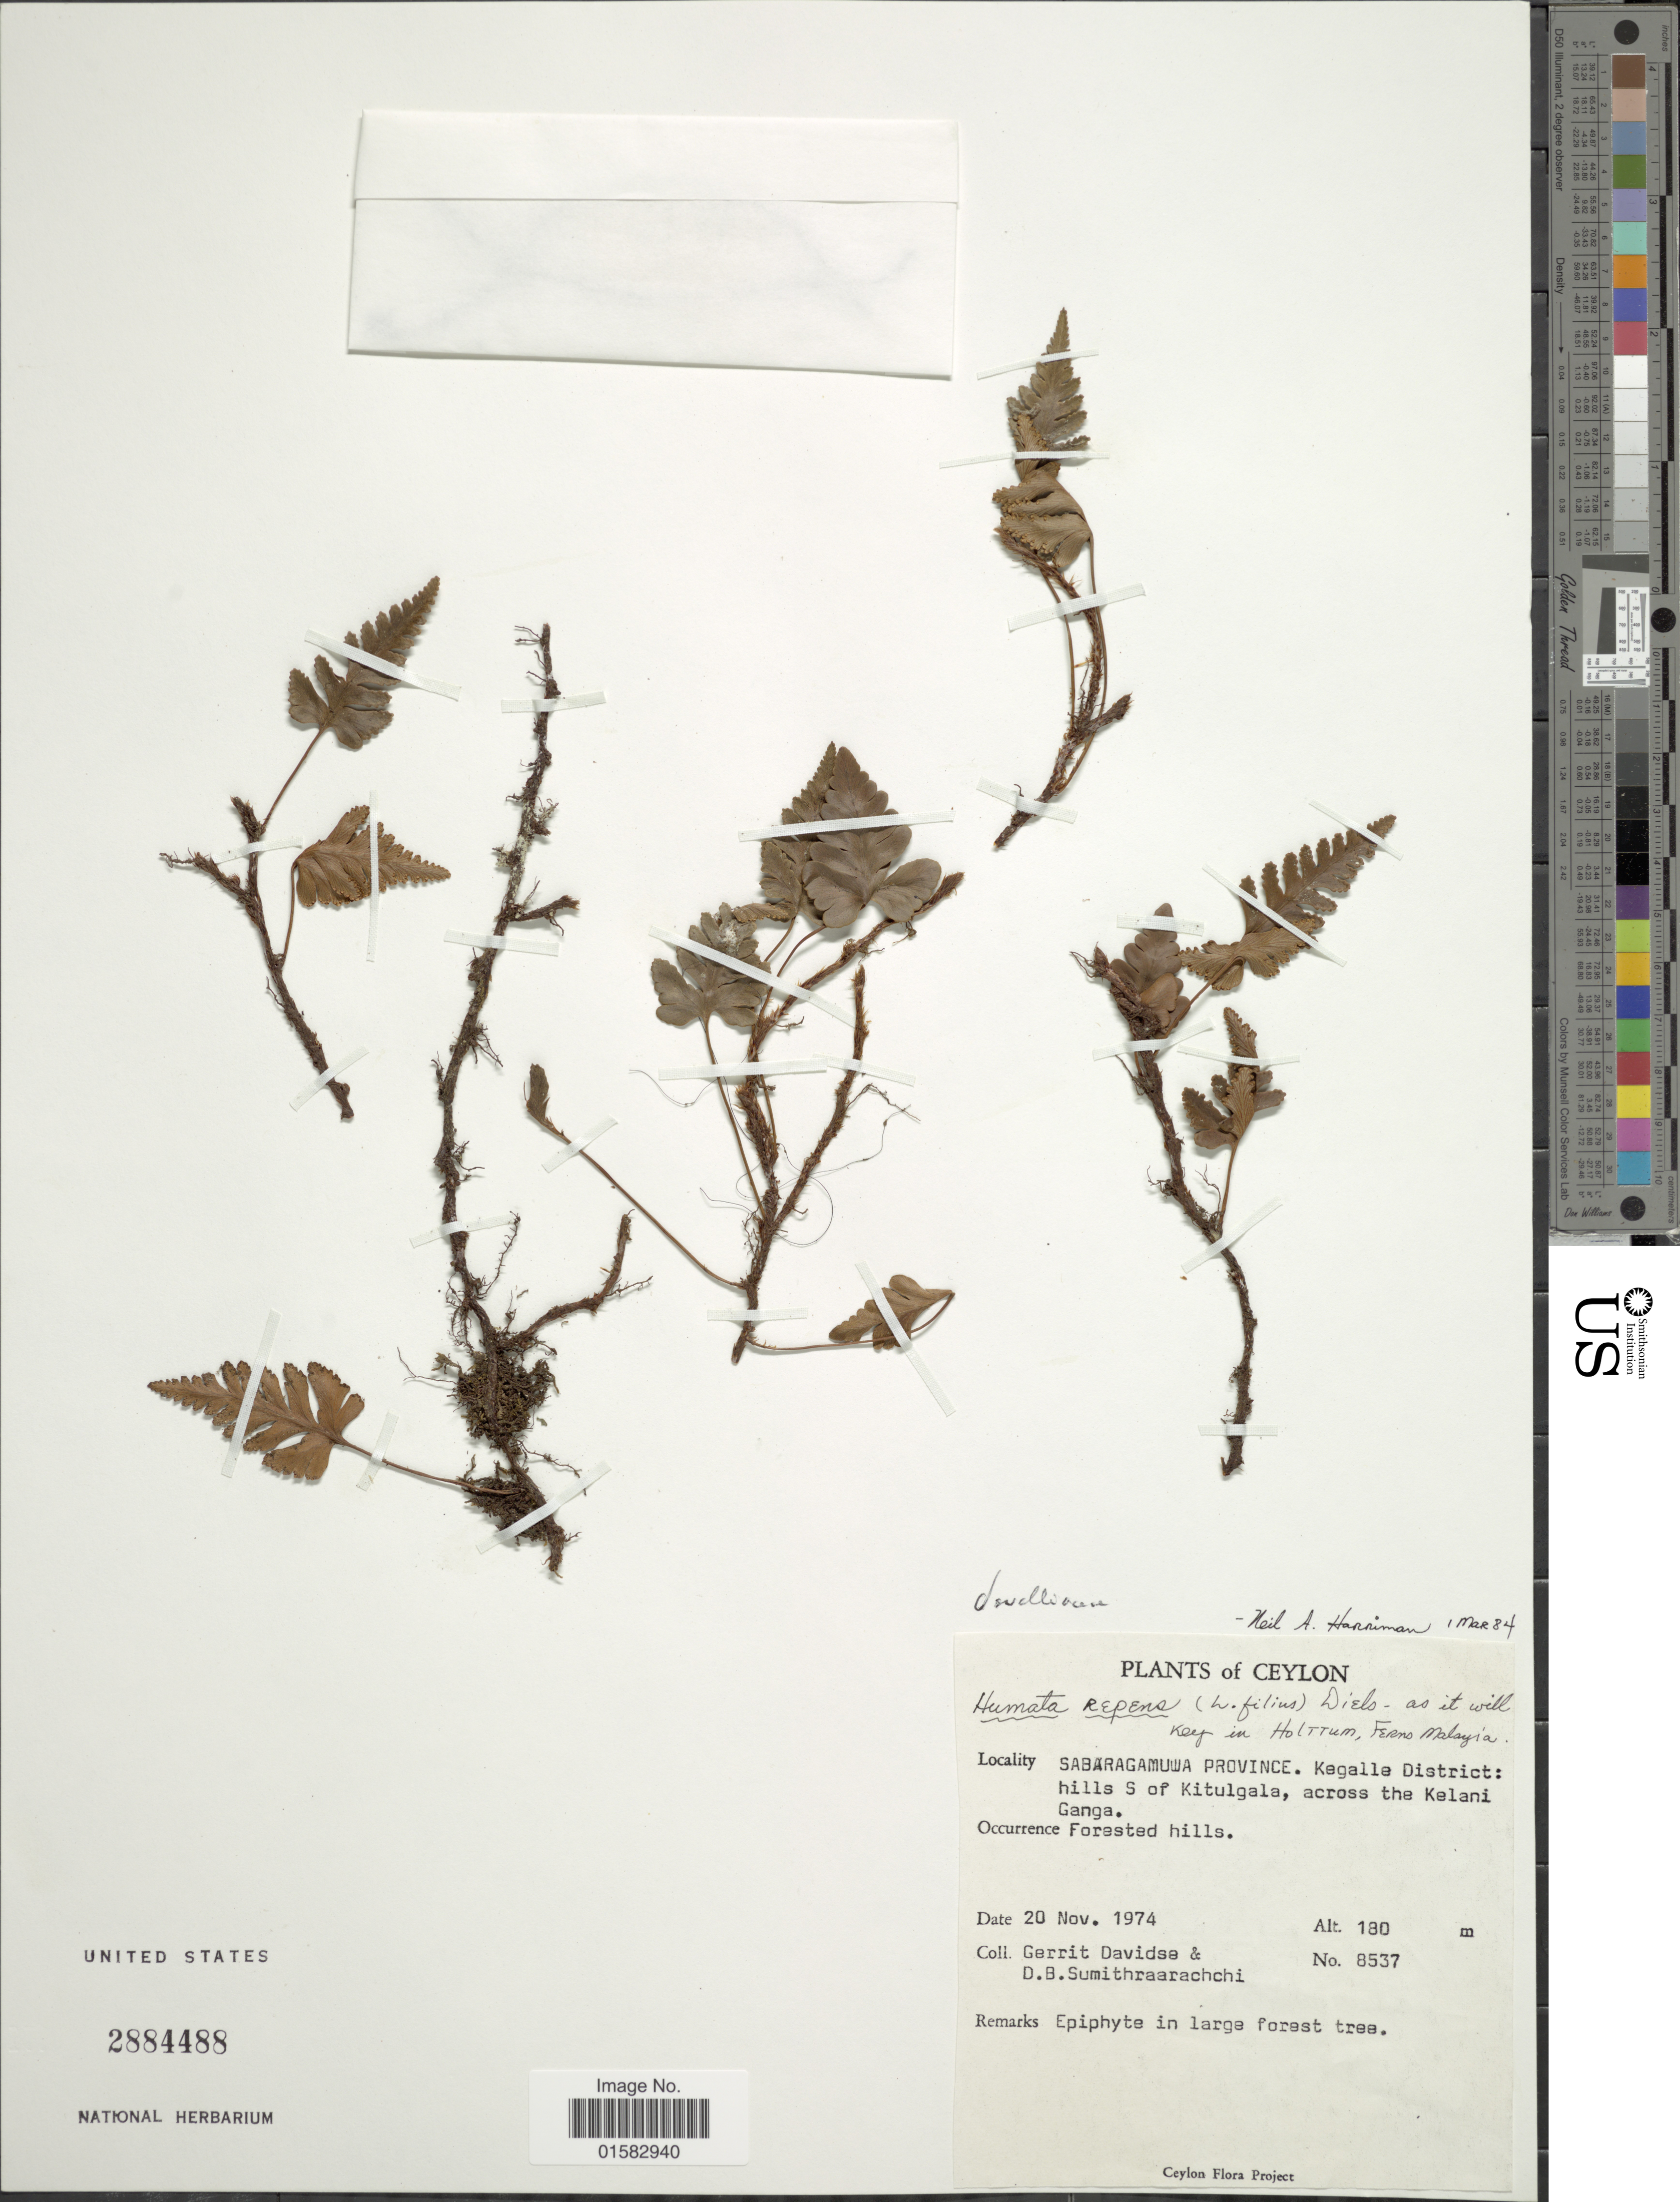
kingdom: Plantae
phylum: Tracheophyta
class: Polypodiopsida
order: Polypodiales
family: Davalliaceae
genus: Davallia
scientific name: Davallia repens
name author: (L. f.) Kuhn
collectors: G. Davidse & D. B. Sumithraarachchi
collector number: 8537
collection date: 1974-11-20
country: Sri Lanka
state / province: Sabaragamuwa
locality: Kegalle District; hills S of Kitulgala, across the Kelani Ganga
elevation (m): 180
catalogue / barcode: US 2884488